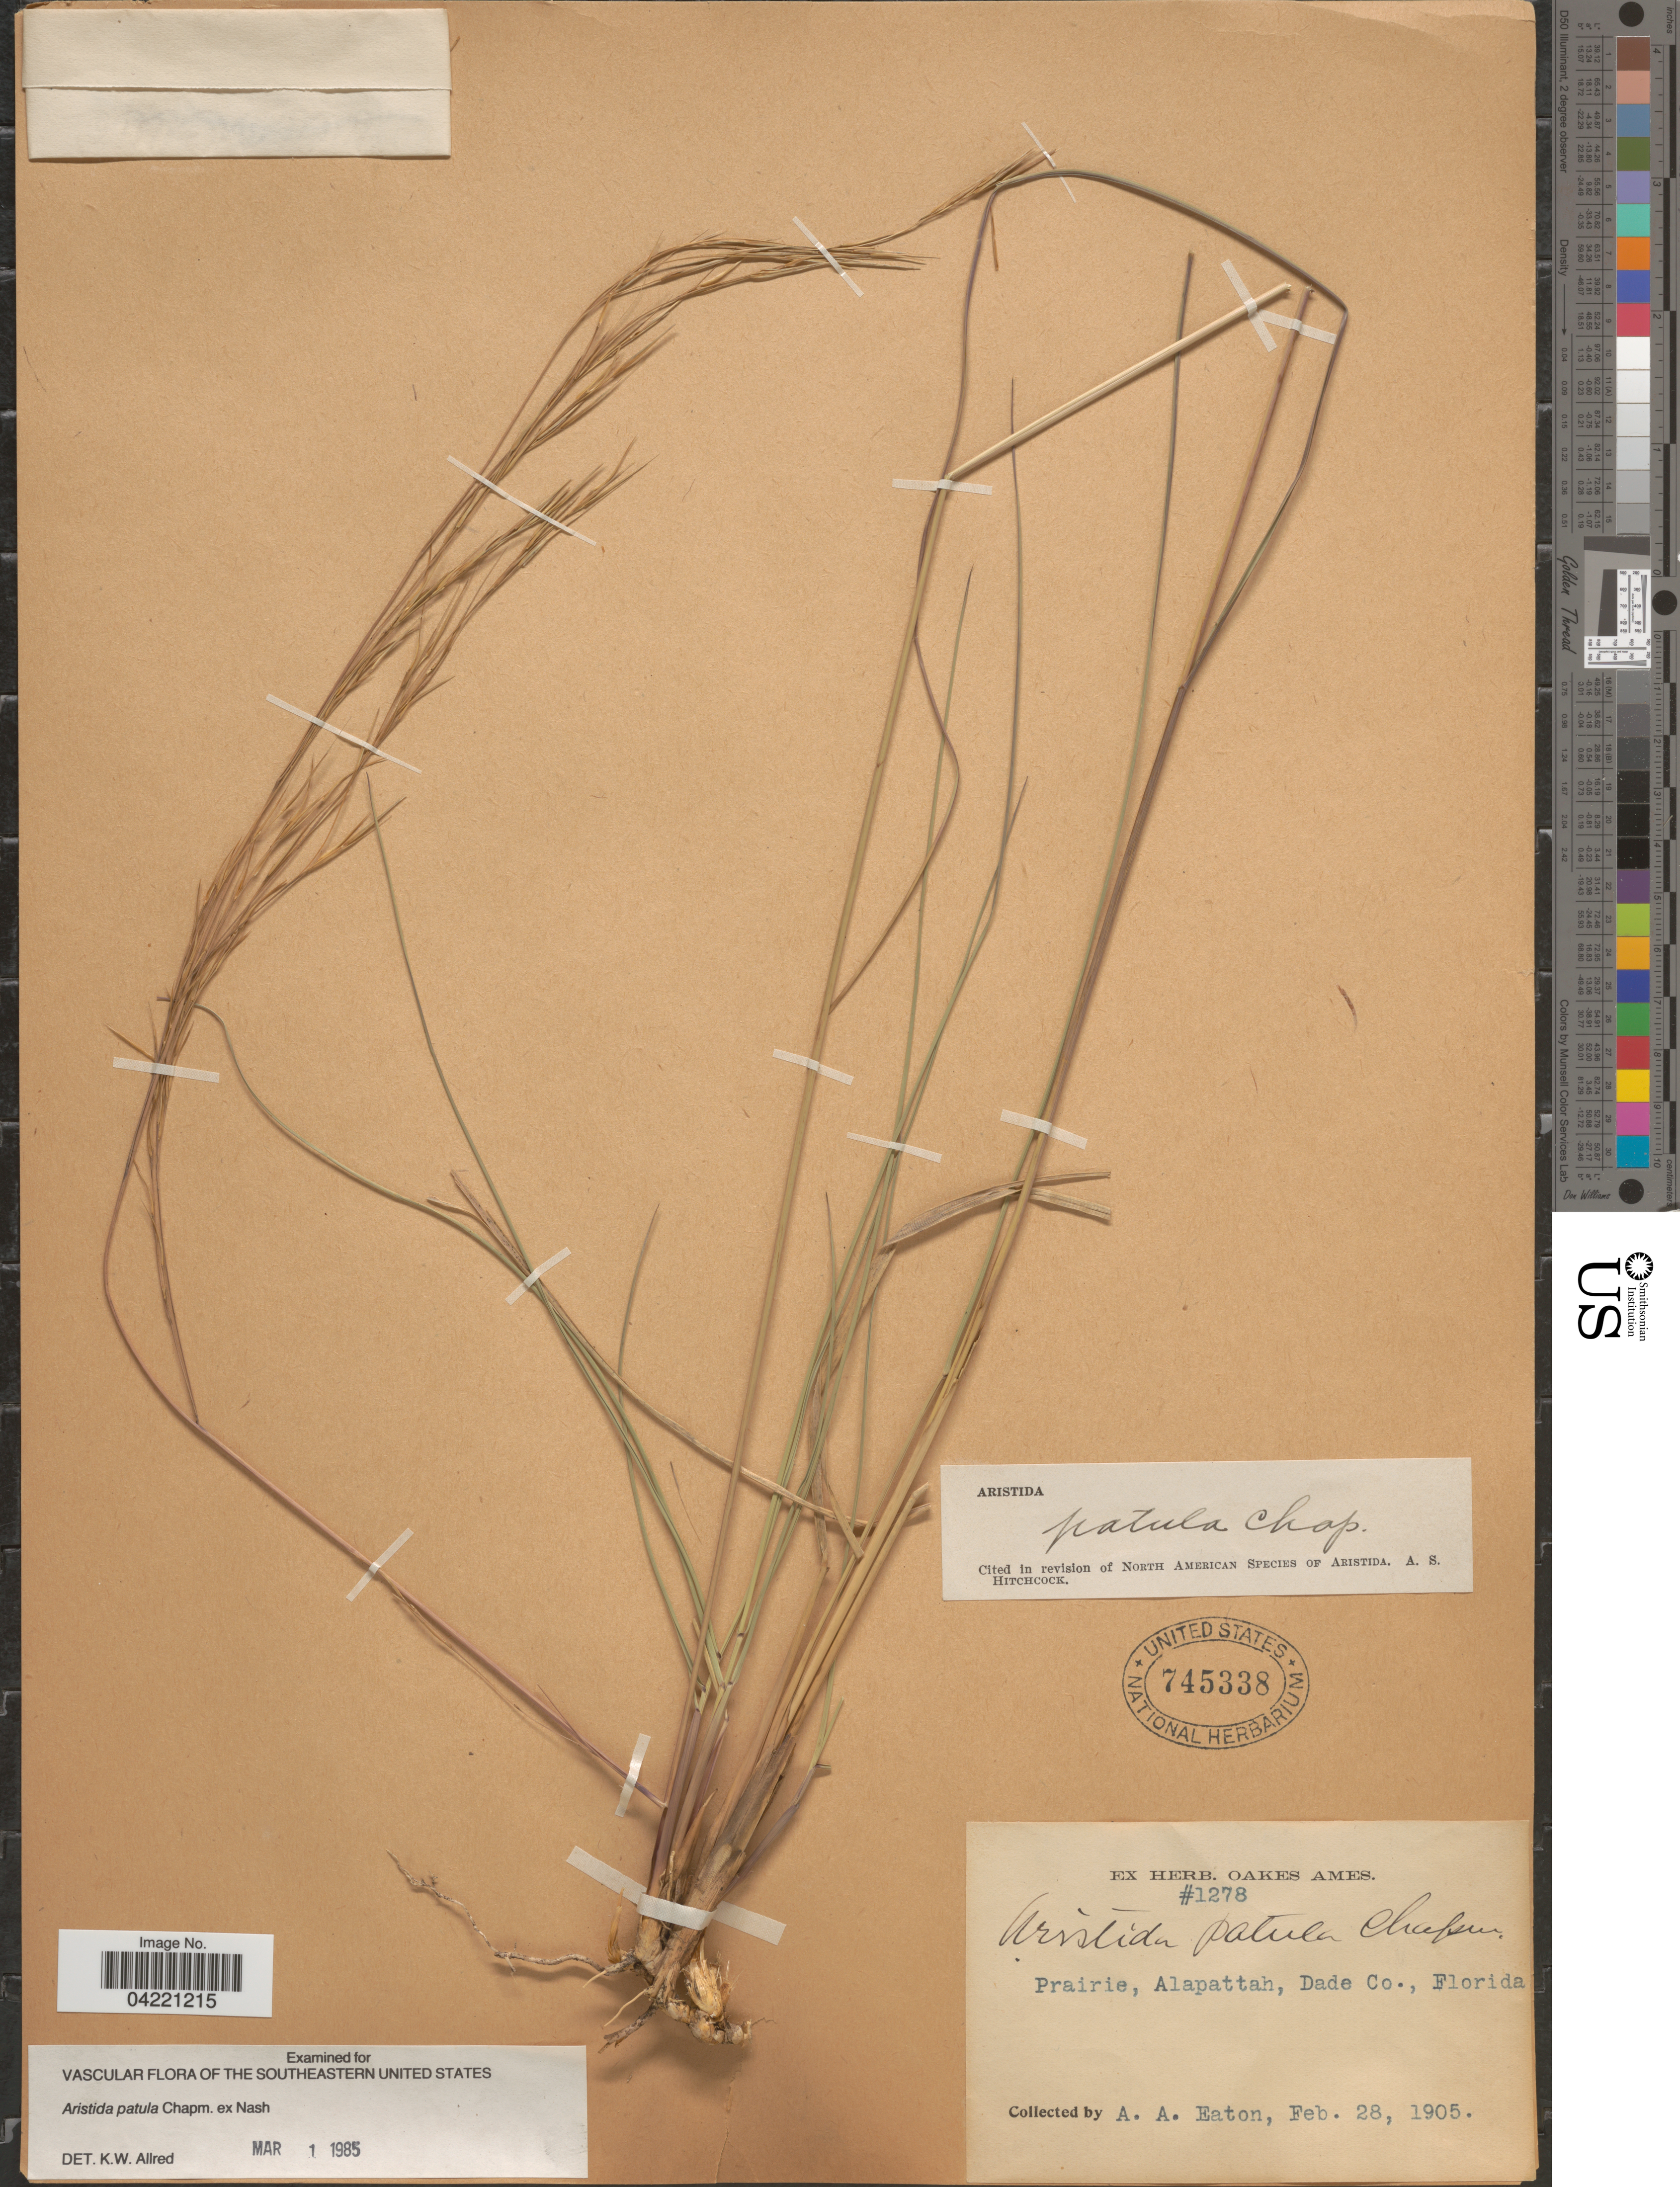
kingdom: Plantae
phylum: Tracheophyta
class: Liliopsida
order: Poales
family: Poaceae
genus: Aristida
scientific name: Aristida patula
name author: Chapm. ex Nash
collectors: A. A. Eaton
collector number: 1278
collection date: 1905-02-28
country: United States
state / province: Florida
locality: Alapattah, Dade Co.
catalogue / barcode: US 745338